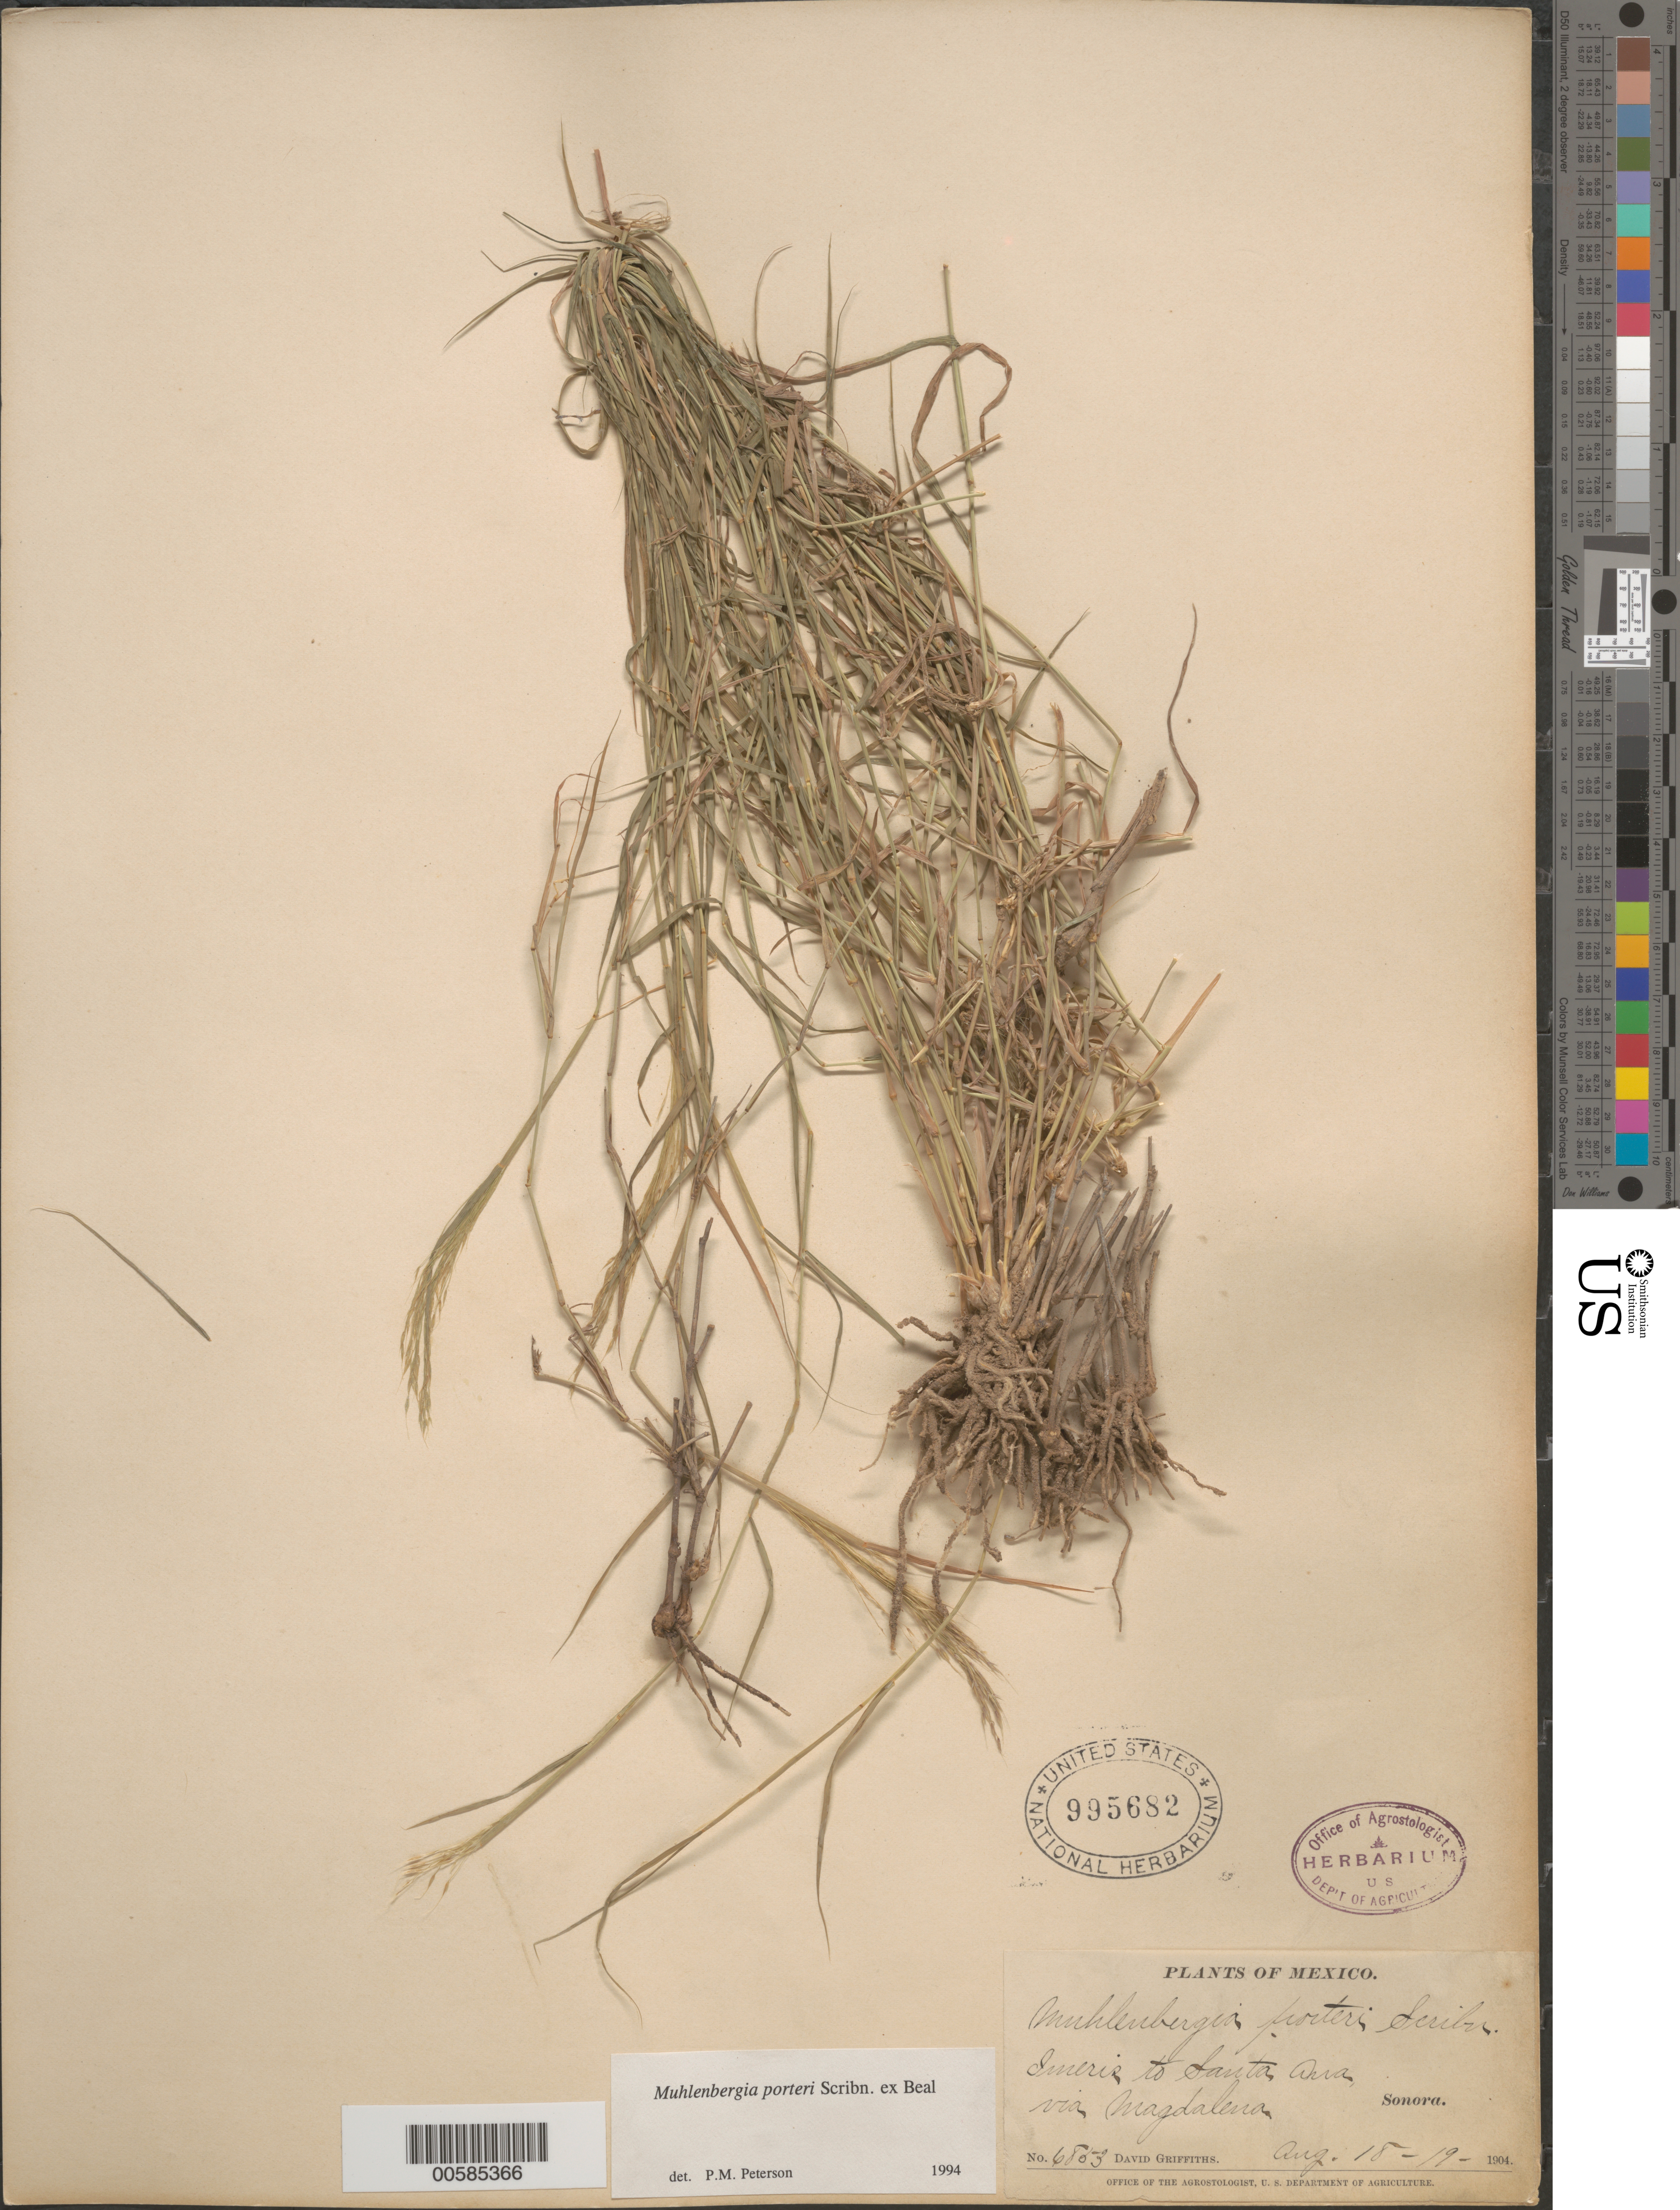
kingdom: Plantae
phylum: Tracheophyta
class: Liliopsida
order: Poales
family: Poaceae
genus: Muhlenbergia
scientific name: Muhlenbergia porteri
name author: Scribn. in W.J. Beal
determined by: Peterson, Paul M., (BOT), Smithsonian Institution - National Museum of Natural History (UNITED STATES)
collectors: D. Griffiths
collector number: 6853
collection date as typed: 18 Aug 1904 to 19 Aug 1904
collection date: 1904-08-18/1904-08-19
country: Mexico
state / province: Sonora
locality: Imeris to Santa Ana via Magdalena.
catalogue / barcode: US 995682